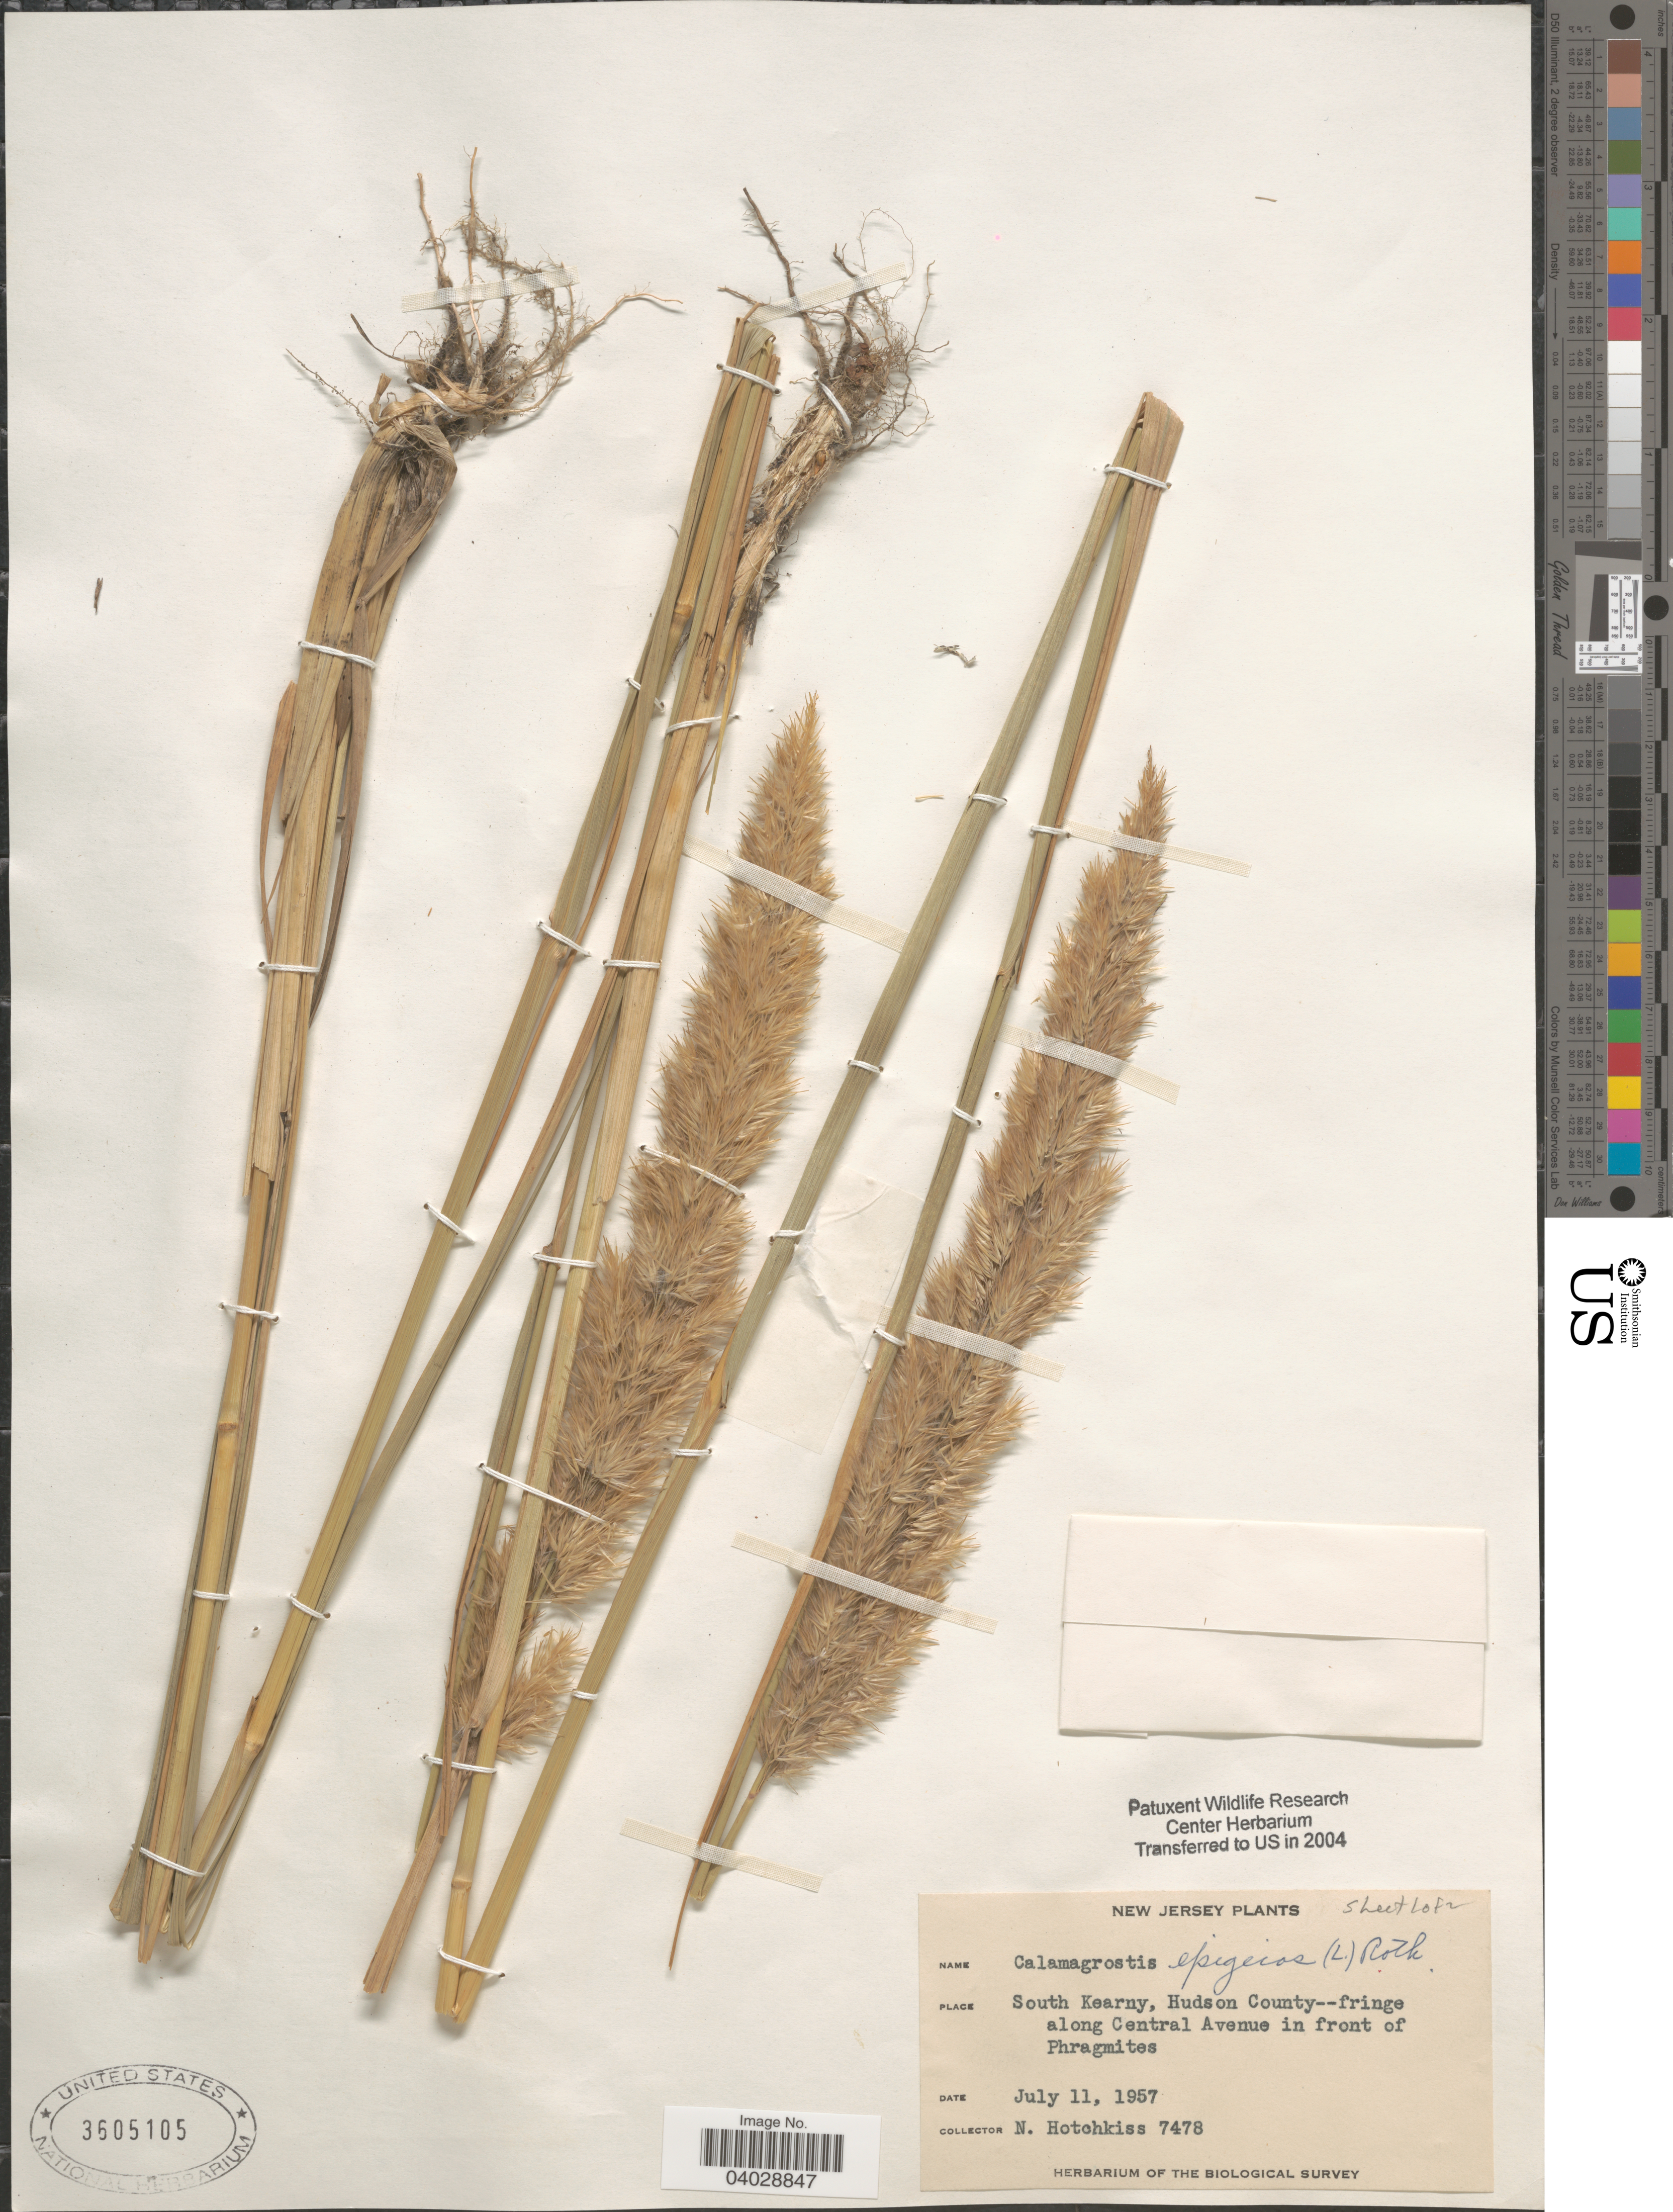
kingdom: Plantae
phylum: Tracheophyta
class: Liliopsida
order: Poales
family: Poaceae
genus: Calamagrostis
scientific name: Calamagrostis epigeios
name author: (L.) Roth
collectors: N. Hotchkiss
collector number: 7478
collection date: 1957-07-11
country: United States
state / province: New Jersey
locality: South Kearny, Hudson County--fringe along Central Avenue in front of Phragmites.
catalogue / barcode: US 3605105